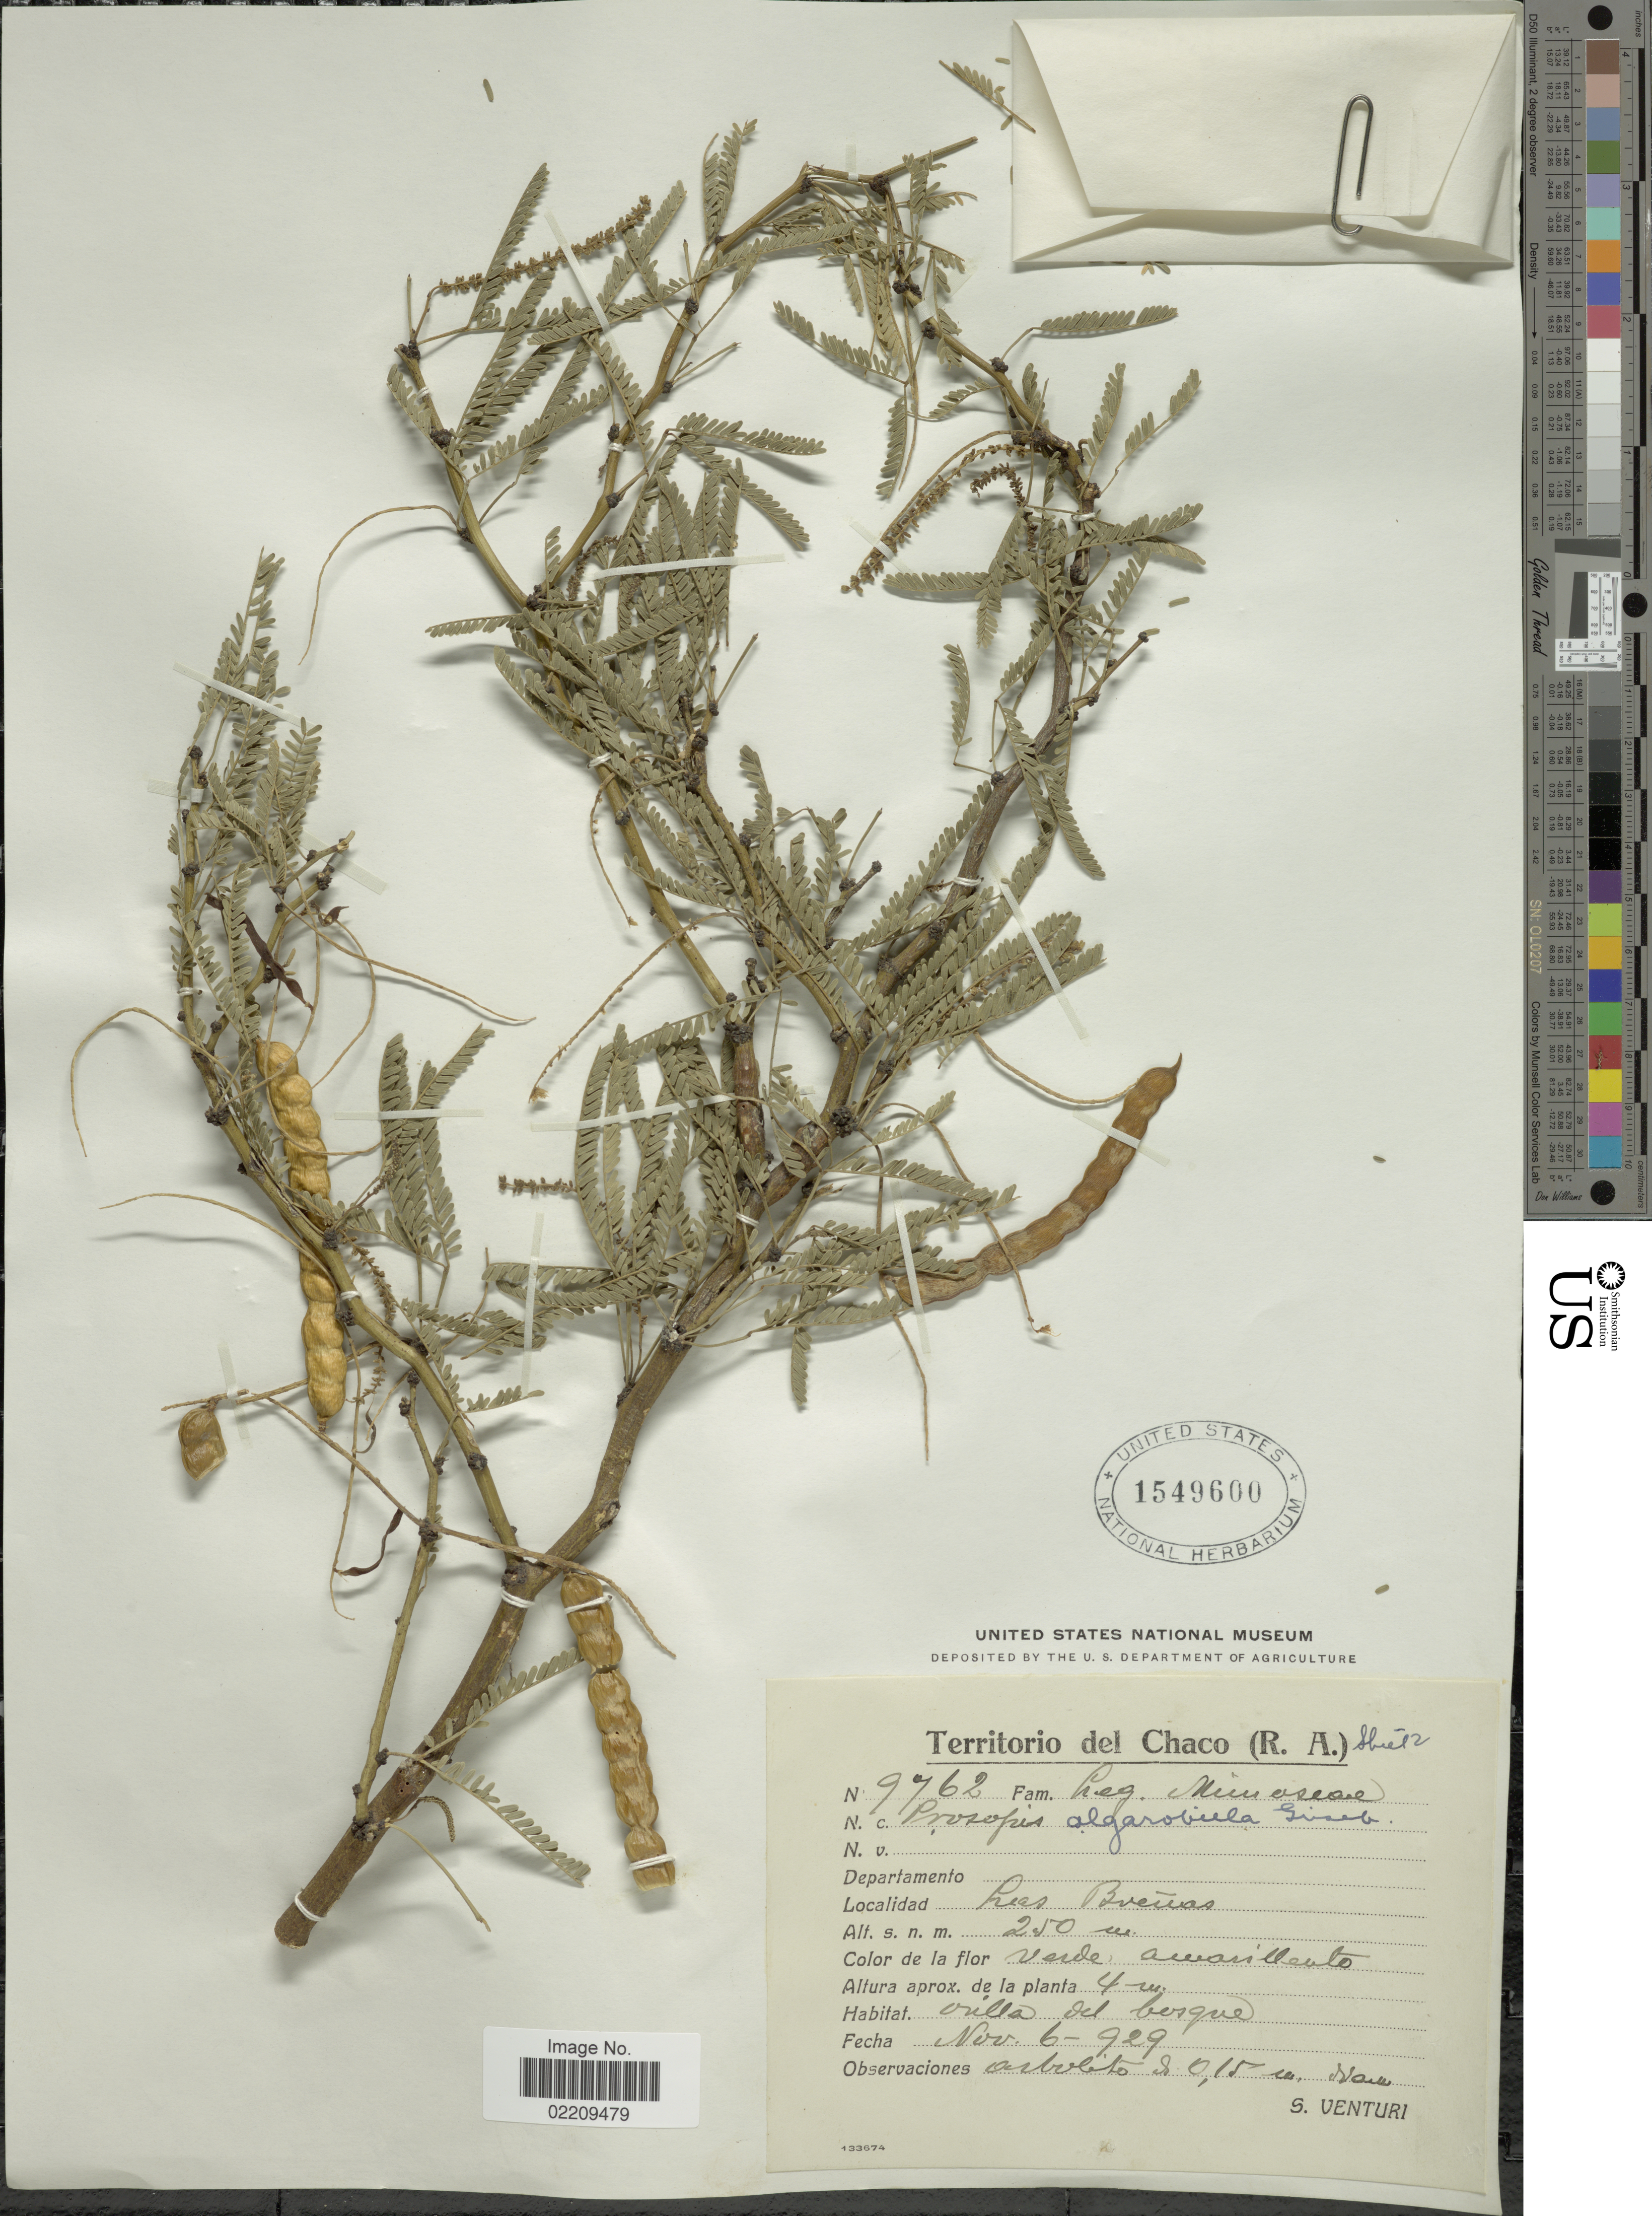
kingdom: Plantae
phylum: Tracheophyta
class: Magnoliopsida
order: Fabales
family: Fabaceae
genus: Neltuma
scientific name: Neltuma affinis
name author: (Spreng.) C. E. Hughes & G.P. Lewis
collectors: S. Venturi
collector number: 9762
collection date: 1929-11-06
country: Argentina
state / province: Chaco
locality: Territorio del Chaco (R. A.). Las Brenas,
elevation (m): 250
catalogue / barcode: US 1549600